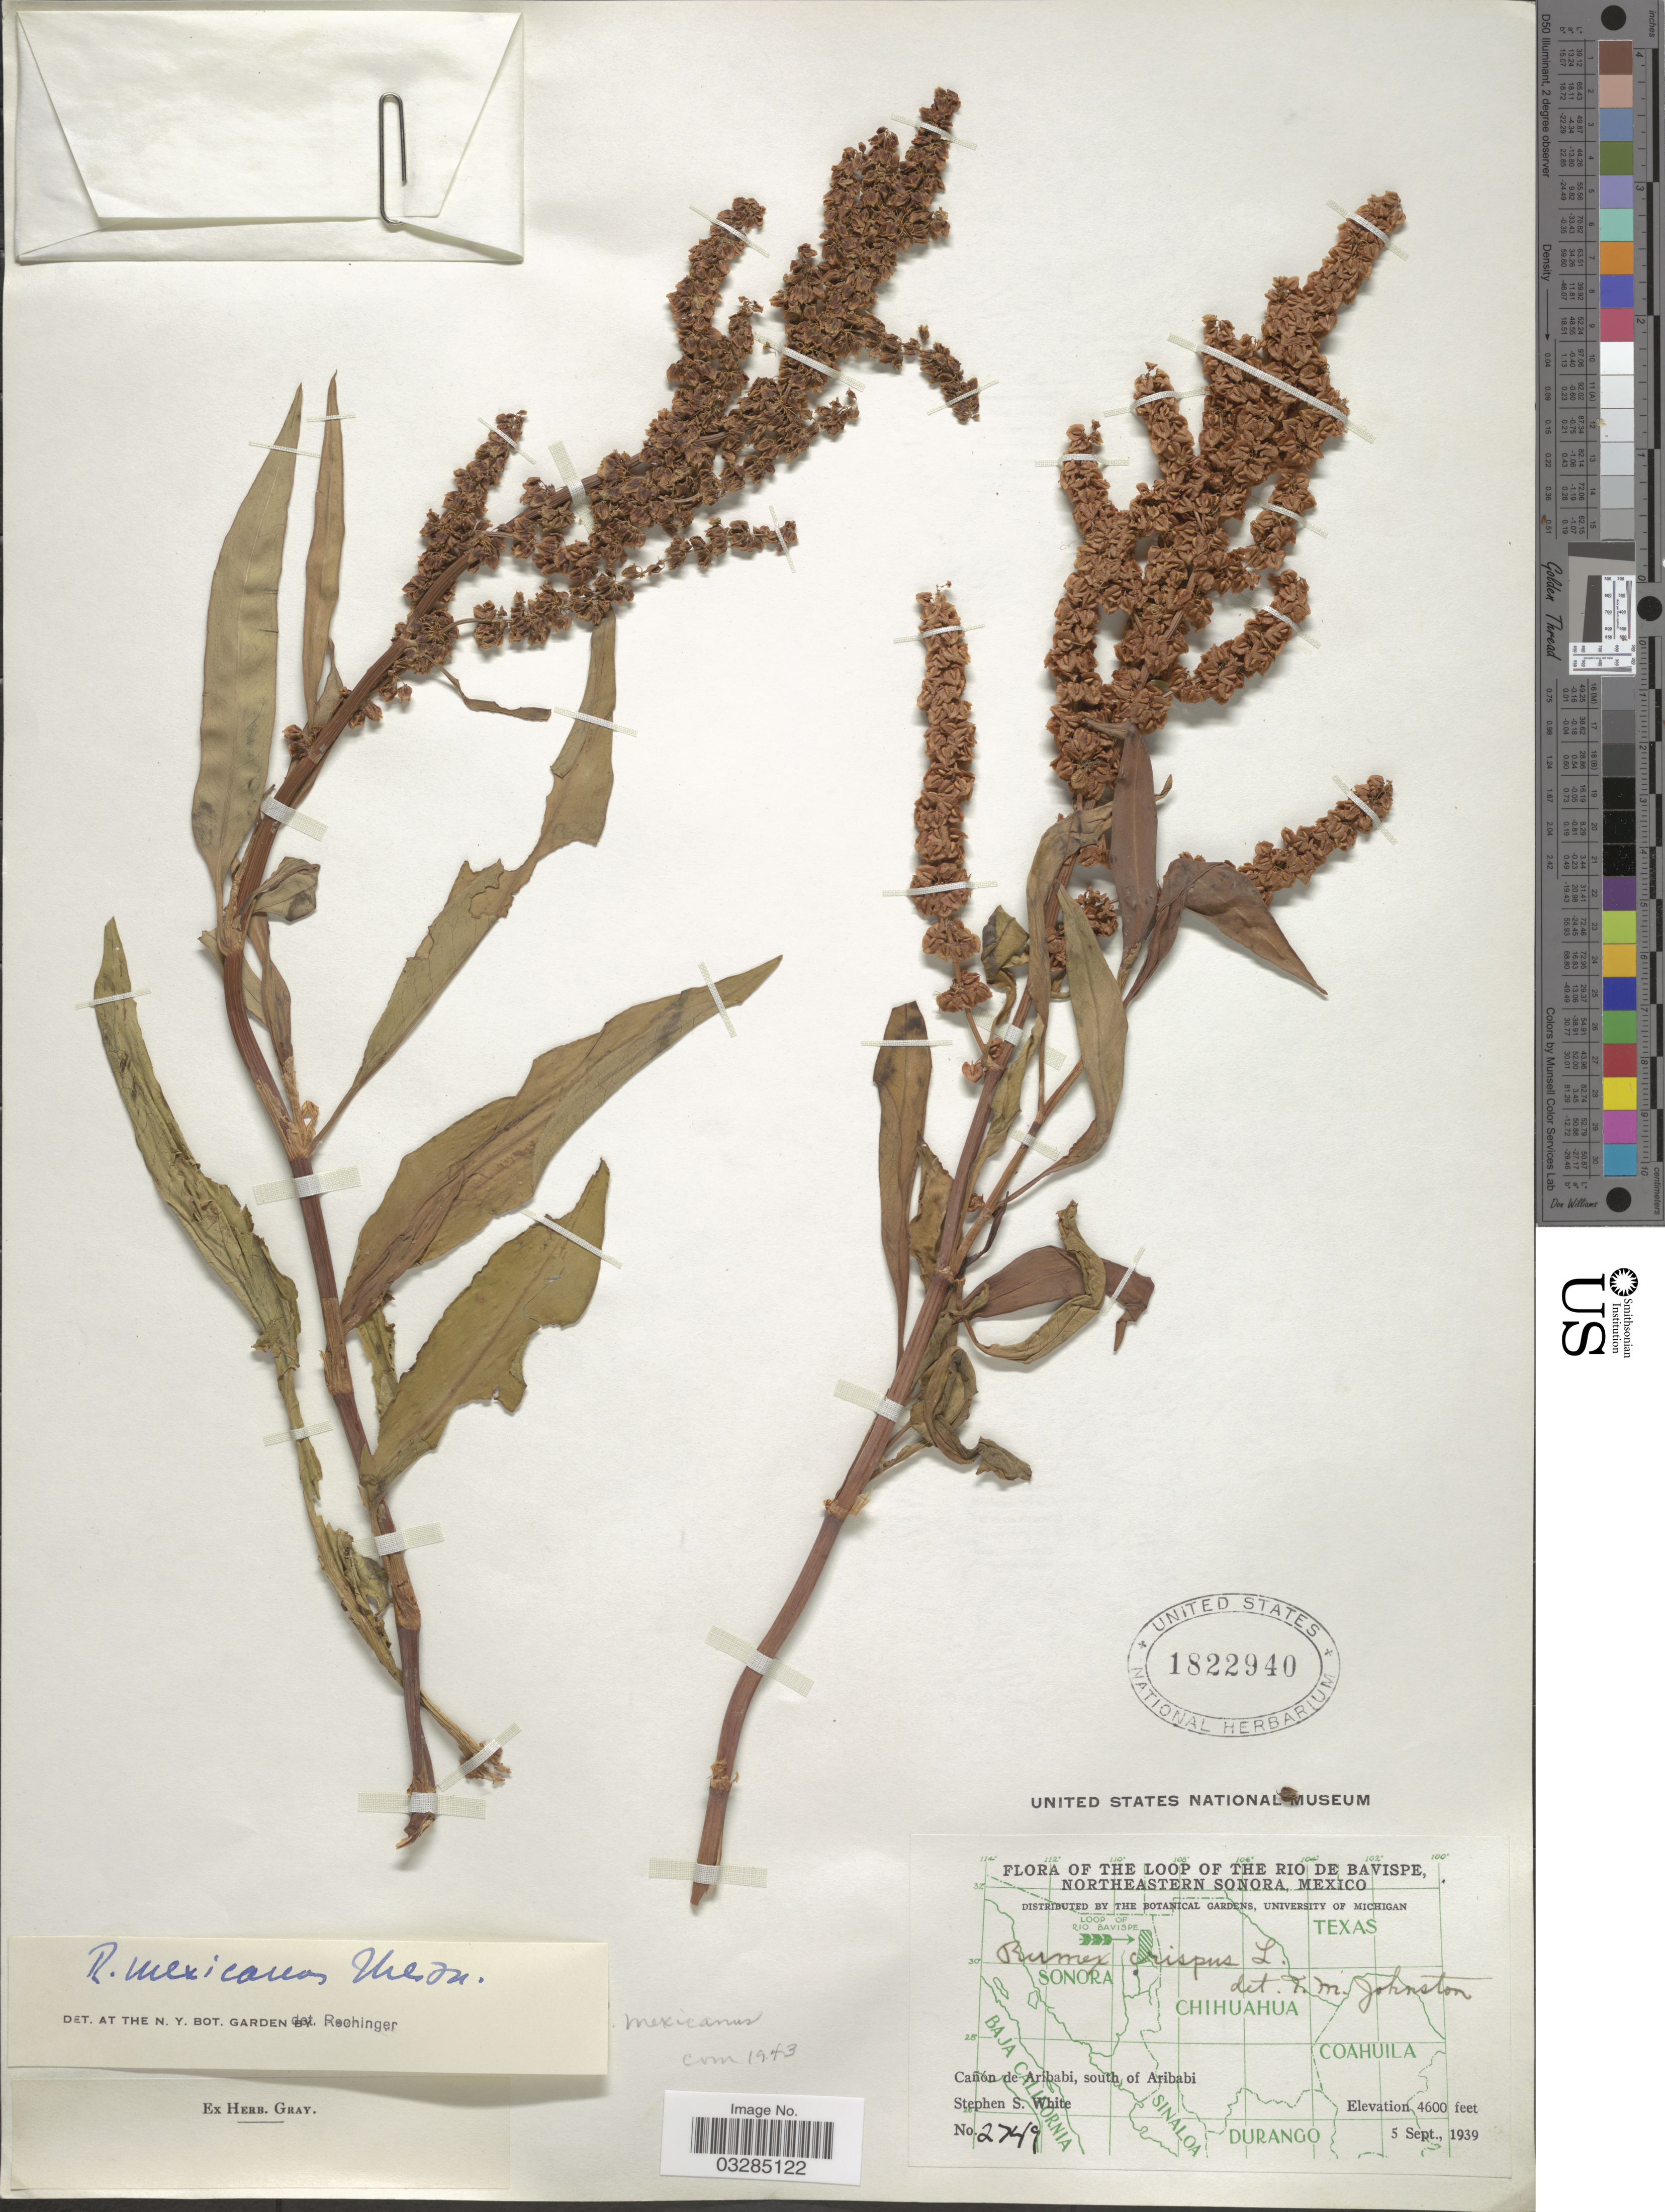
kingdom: Plantae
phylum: Tracheophyta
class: Magnoliopsida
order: Caryophyllales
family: Polygonaceae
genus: Rumex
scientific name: Rumex mexicanus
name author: Meisn.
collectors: S. S. White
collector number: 2749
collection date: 1939-09-05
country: Mexico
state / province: Sonora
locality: The Loop of the Rio de Bavispe, Northeastern Sonora. Canón de Aribabi, south of Aribabi.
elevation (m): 1402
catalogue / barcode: US 1822940